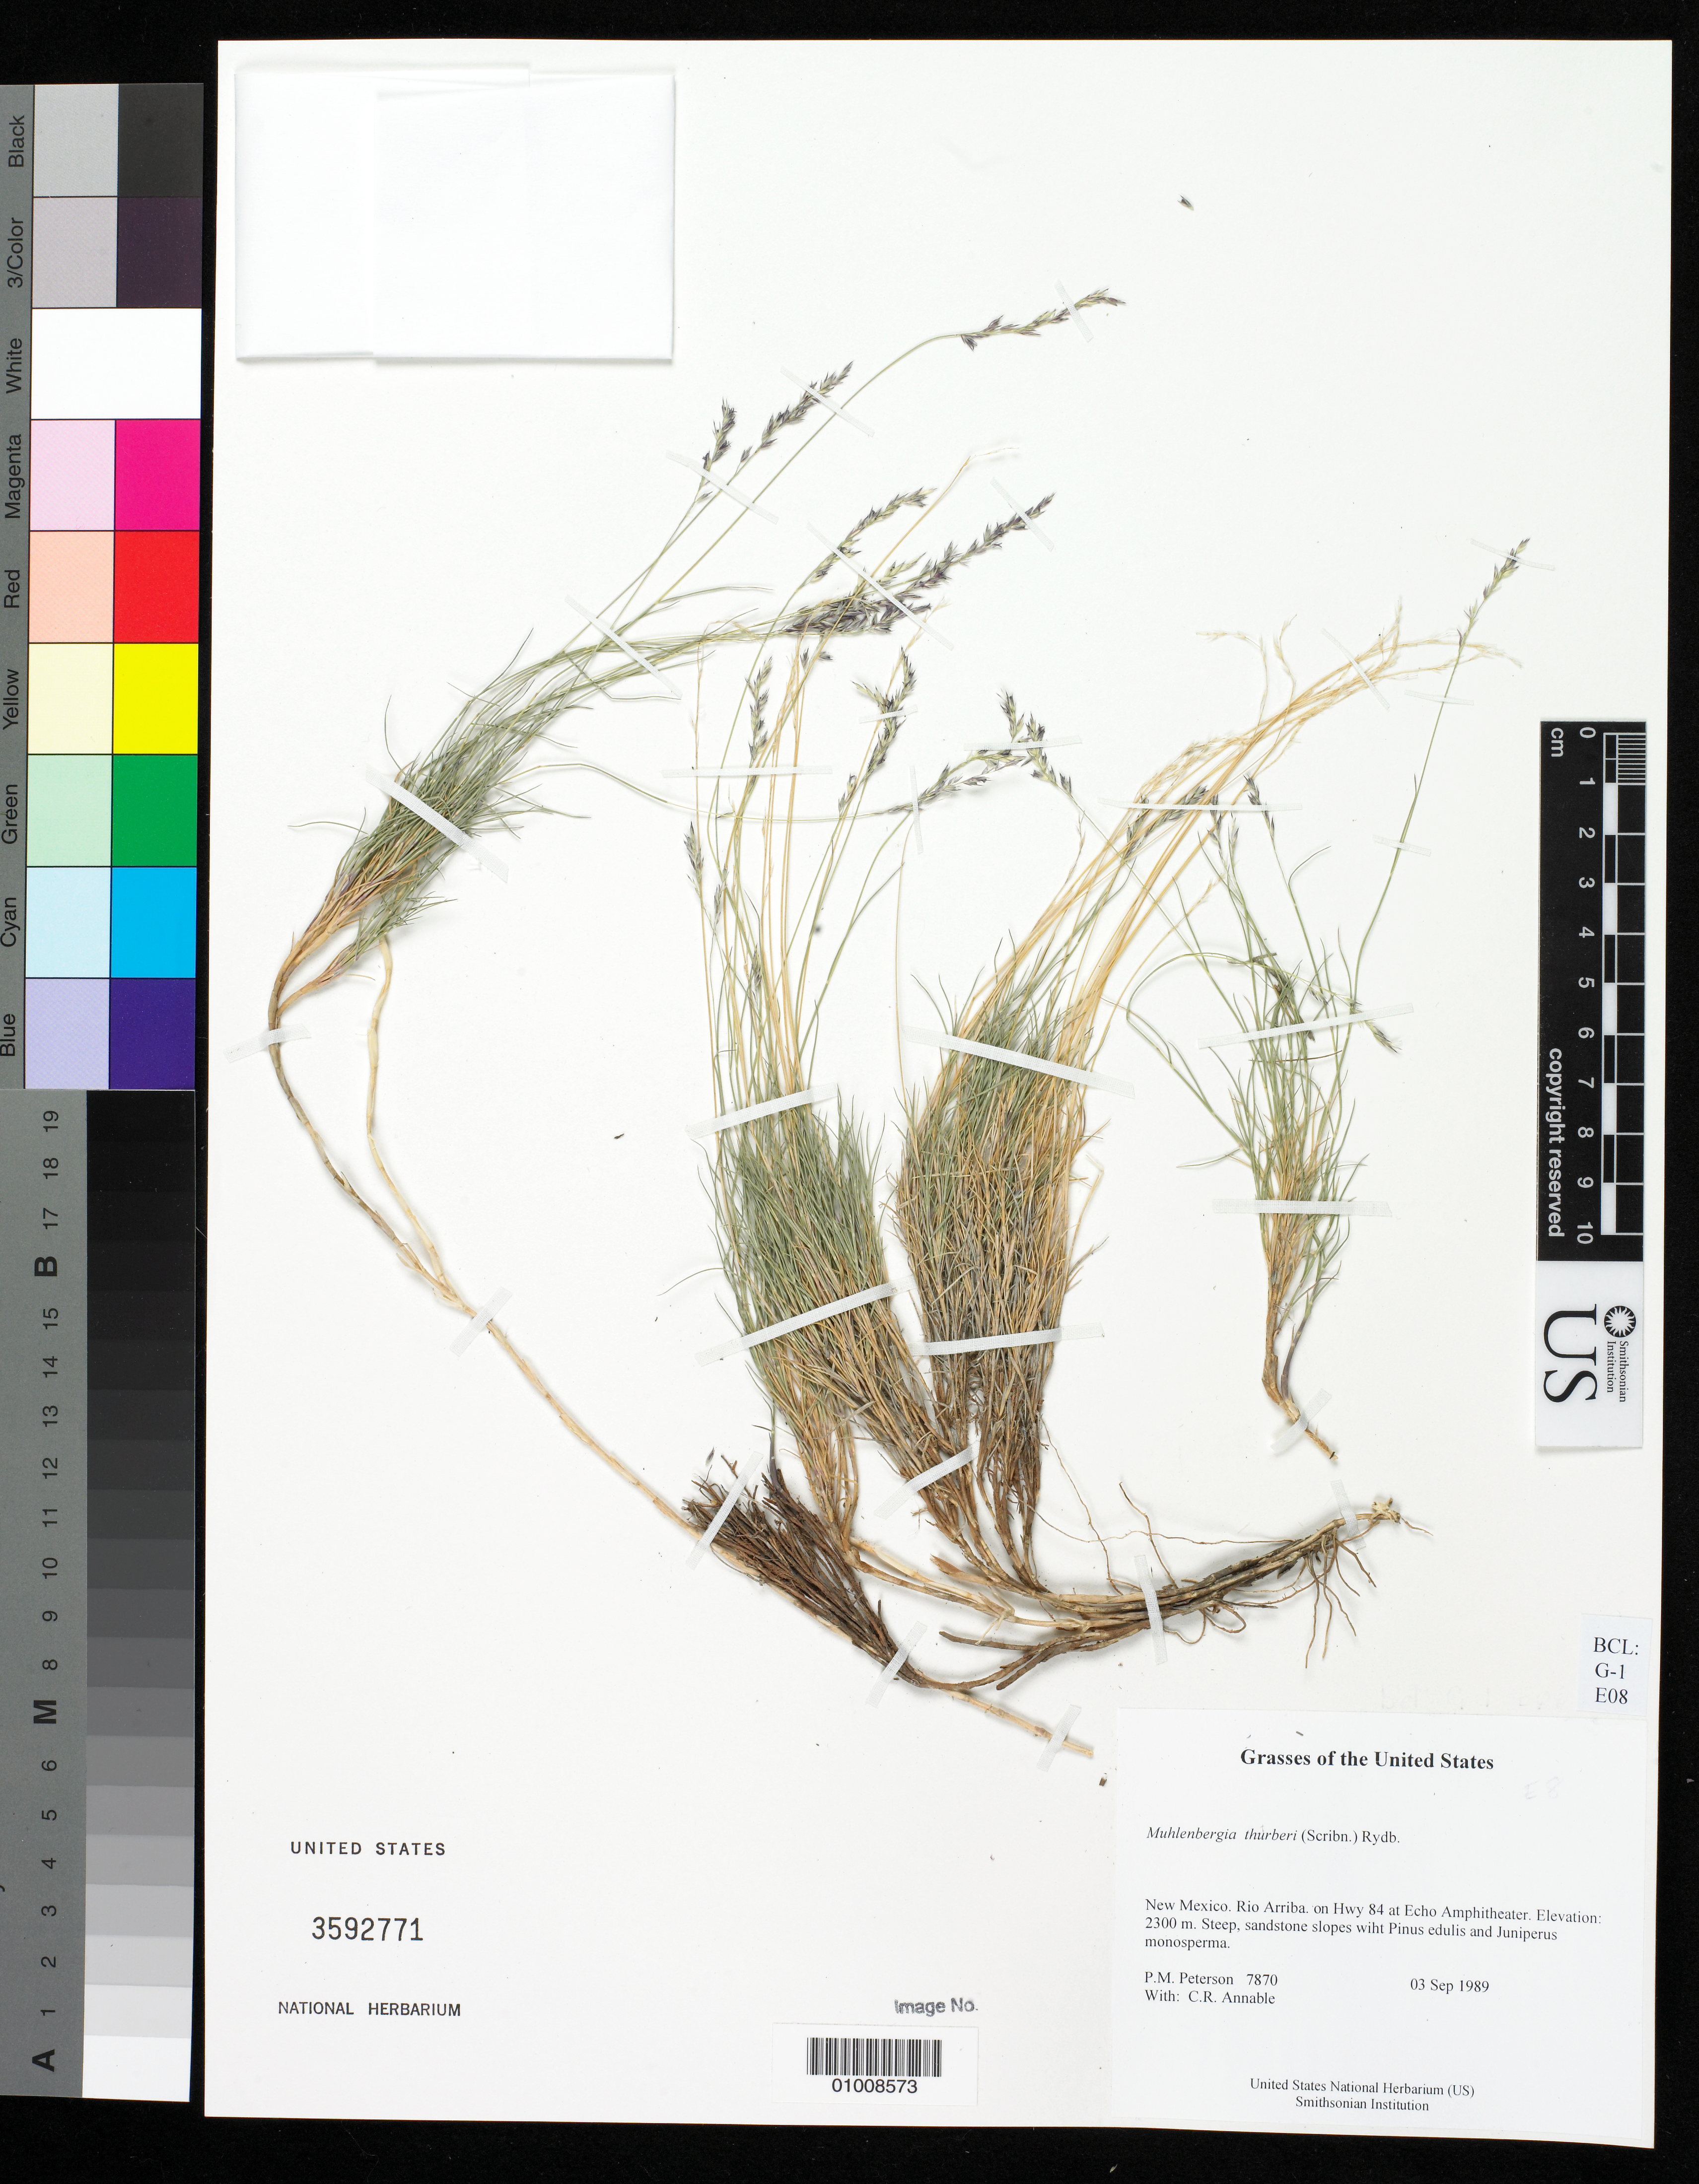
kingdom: Plantae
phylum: Tracheophyta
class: Liliopsida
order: Poales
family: Poaceae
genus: Muhlenbergia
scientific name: Muhlenbergia thurberi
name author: (Scribn.) Rydb.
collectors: P. M. Peterson & C. R. Annable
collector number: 07870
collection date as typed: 03 Sep 1989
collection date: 1989-09-03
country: United States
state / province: New Mexico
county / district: Rio Arriba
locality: on Hwy 84 at Echo Amphitheater.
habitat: Steep, sandstone slopes with Pinus edulis and Juniperus monosperma.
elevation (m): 2300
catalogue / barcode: US 3592771